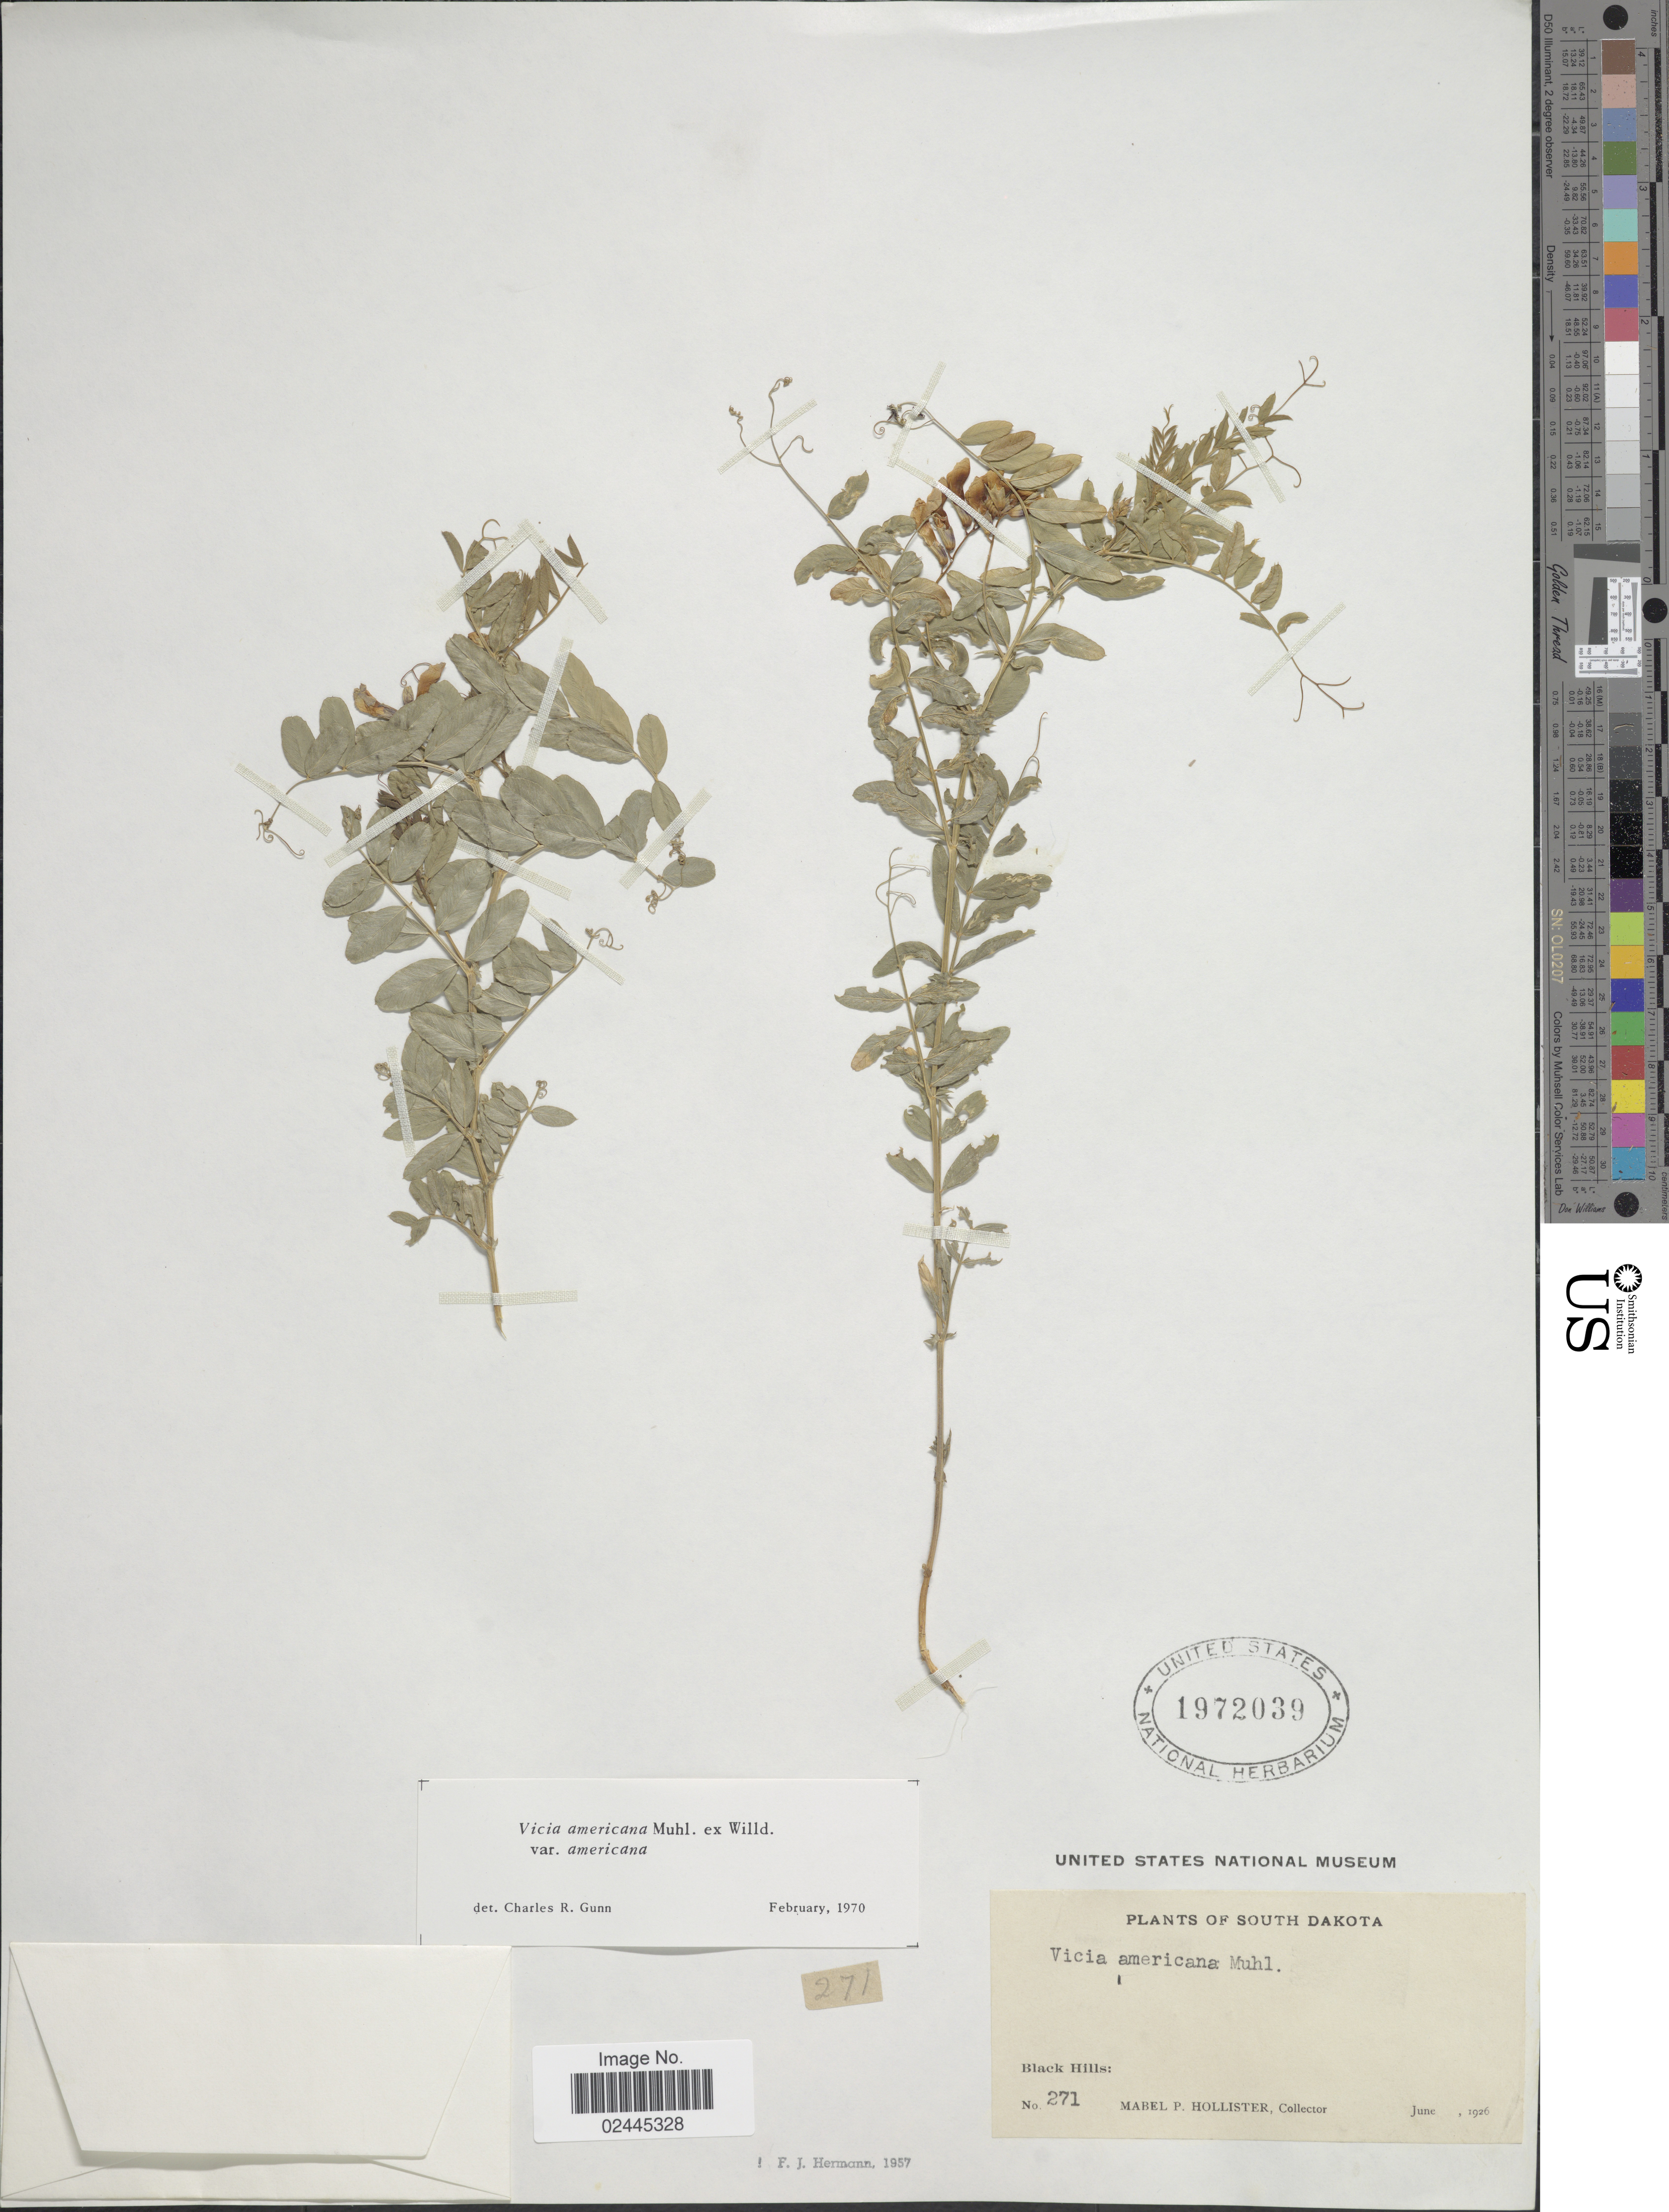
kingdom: Plantae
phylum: Tracheophyta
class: Magnoliopsida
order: Fabales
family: Fabaceae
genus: Vicia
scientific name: Vicia americana var. americana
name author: Muhl. ex Willd.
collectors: M. Hollister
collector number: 271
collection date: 1926-06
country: United States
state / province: South Dakota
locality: Black Hills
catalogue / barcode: US 1972039